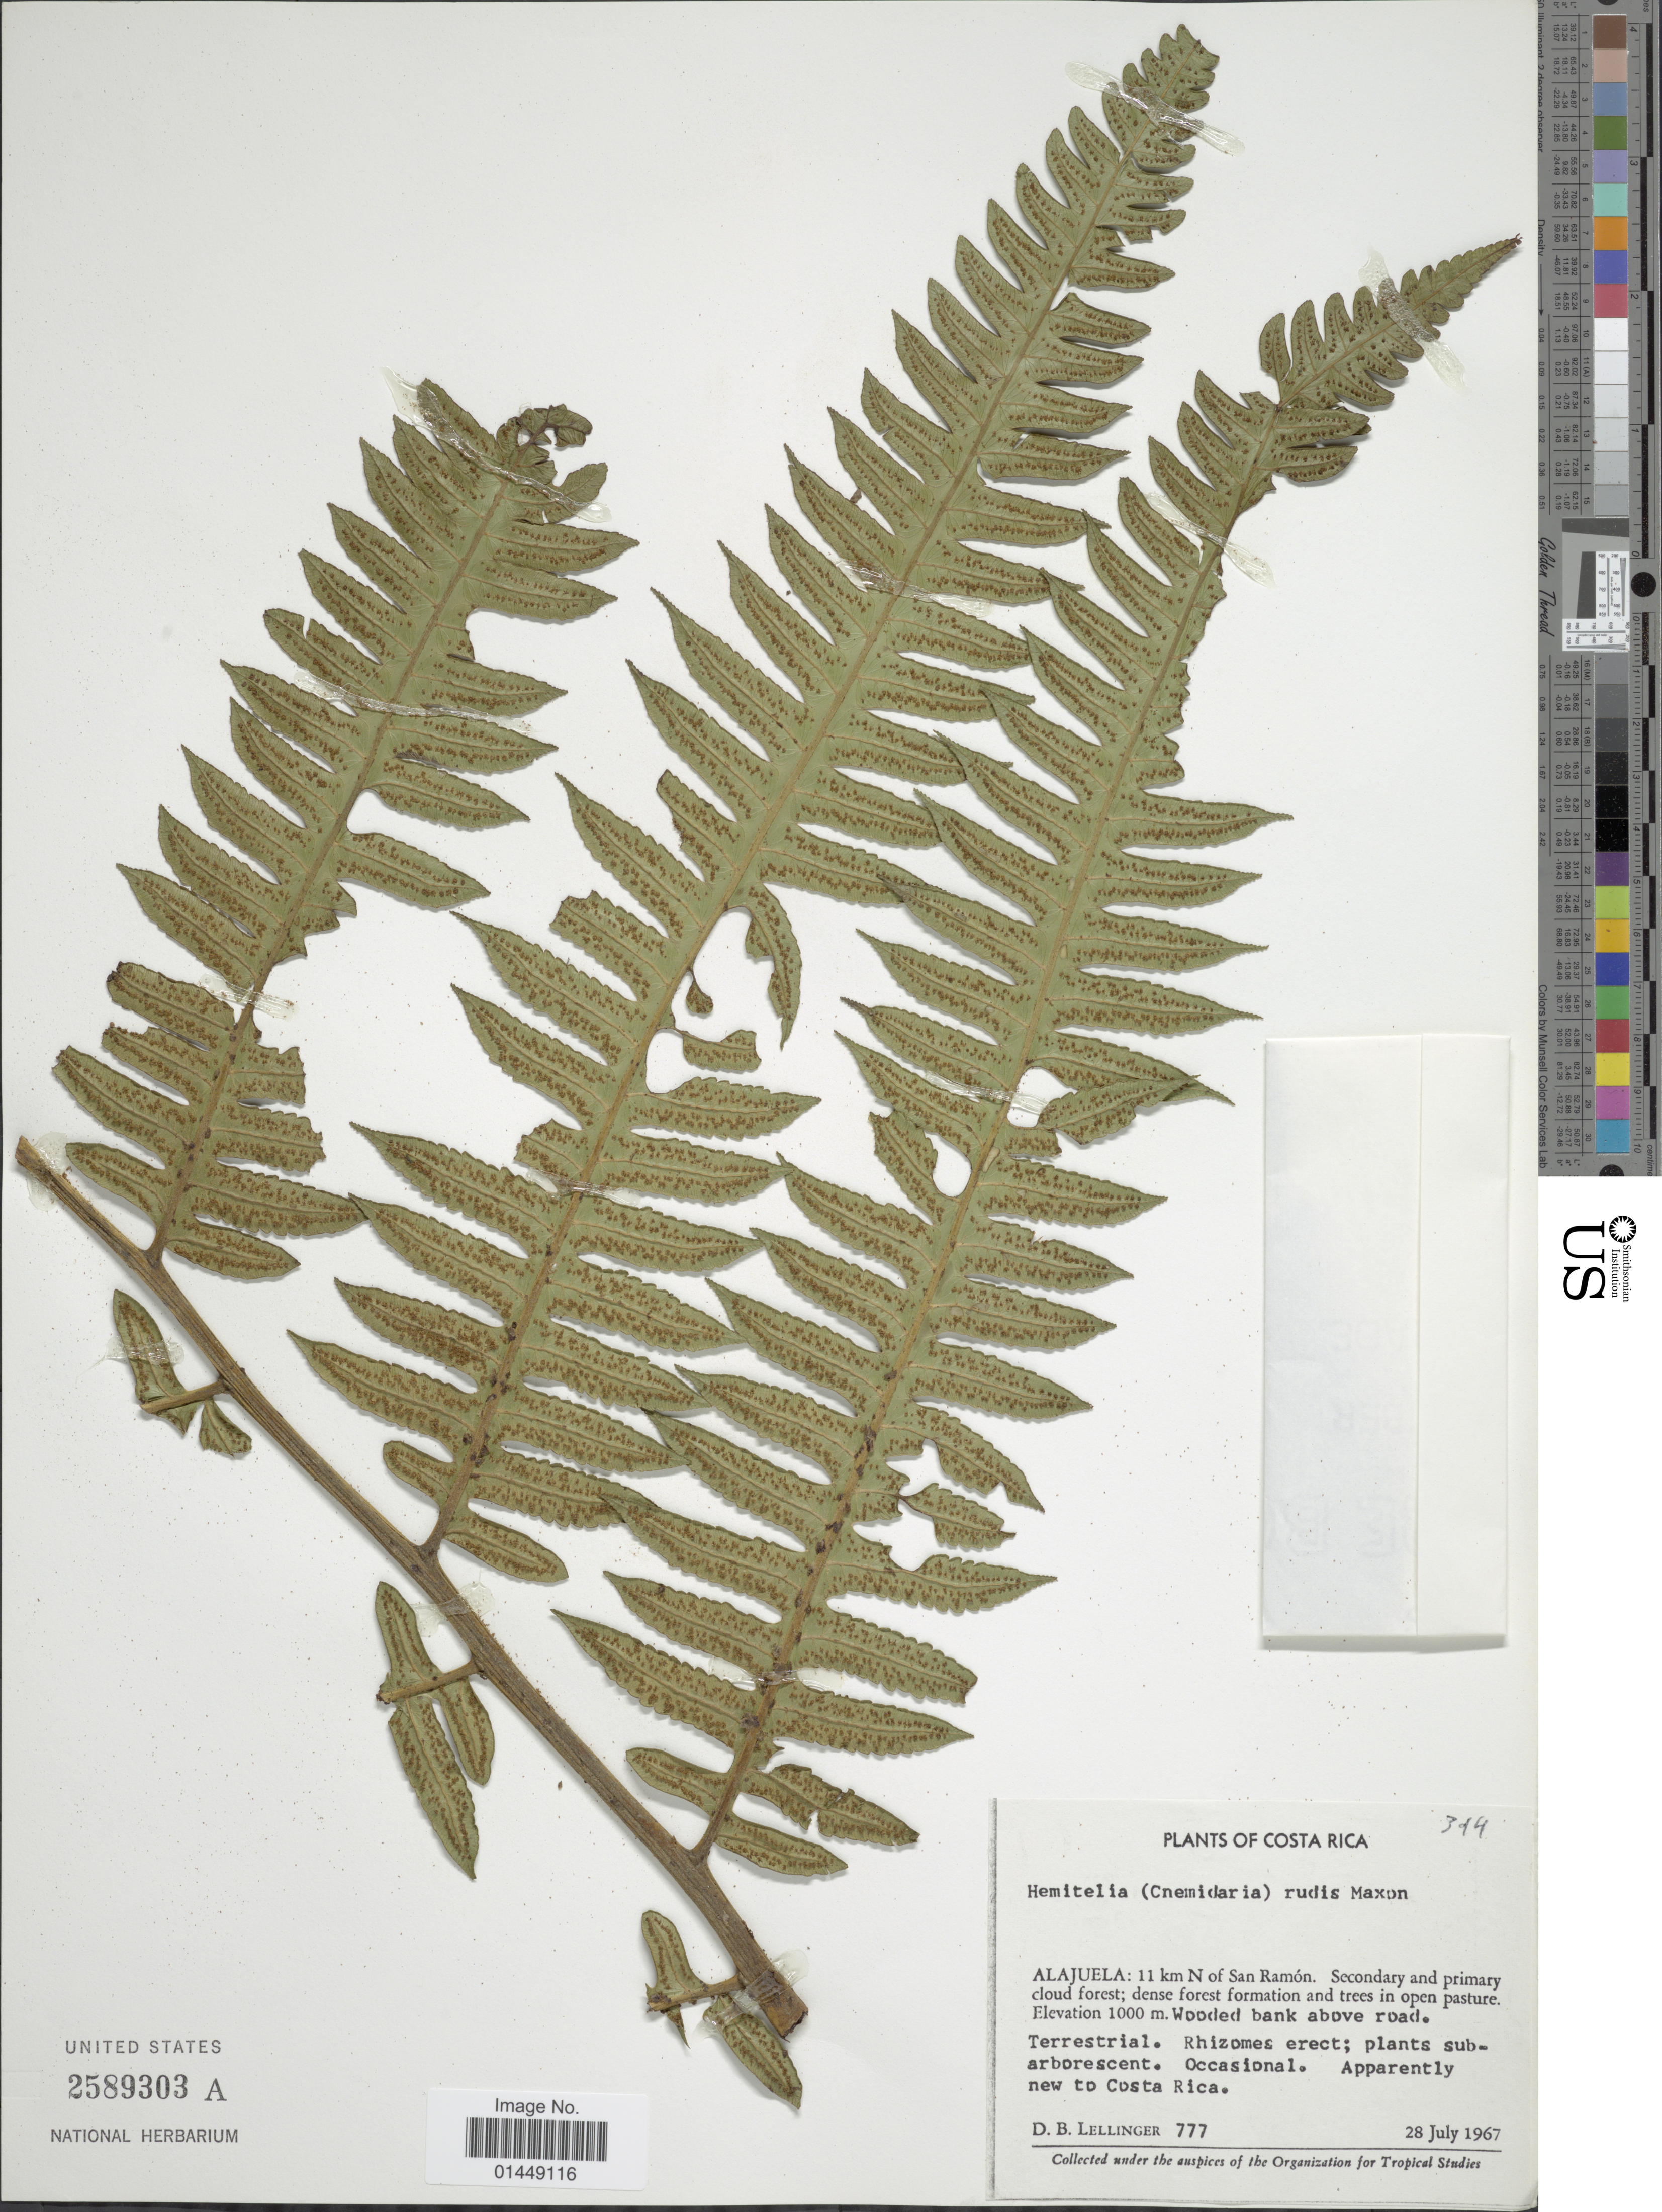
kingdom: Plantae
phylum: Tracheophyta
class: Polypodiopsida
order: Cyatheales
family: Cyatheaceae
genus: Cyathea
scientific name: Cyathea mutica var. grandis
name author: (Maxon) Lehnert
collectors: D. B. Lellinger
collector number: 777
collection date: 1967-07-28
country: Costa Rica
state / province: Alajuela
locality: Alajuela: 11 km N of San Ramón.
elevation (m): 1000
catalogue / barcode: US 2589303A